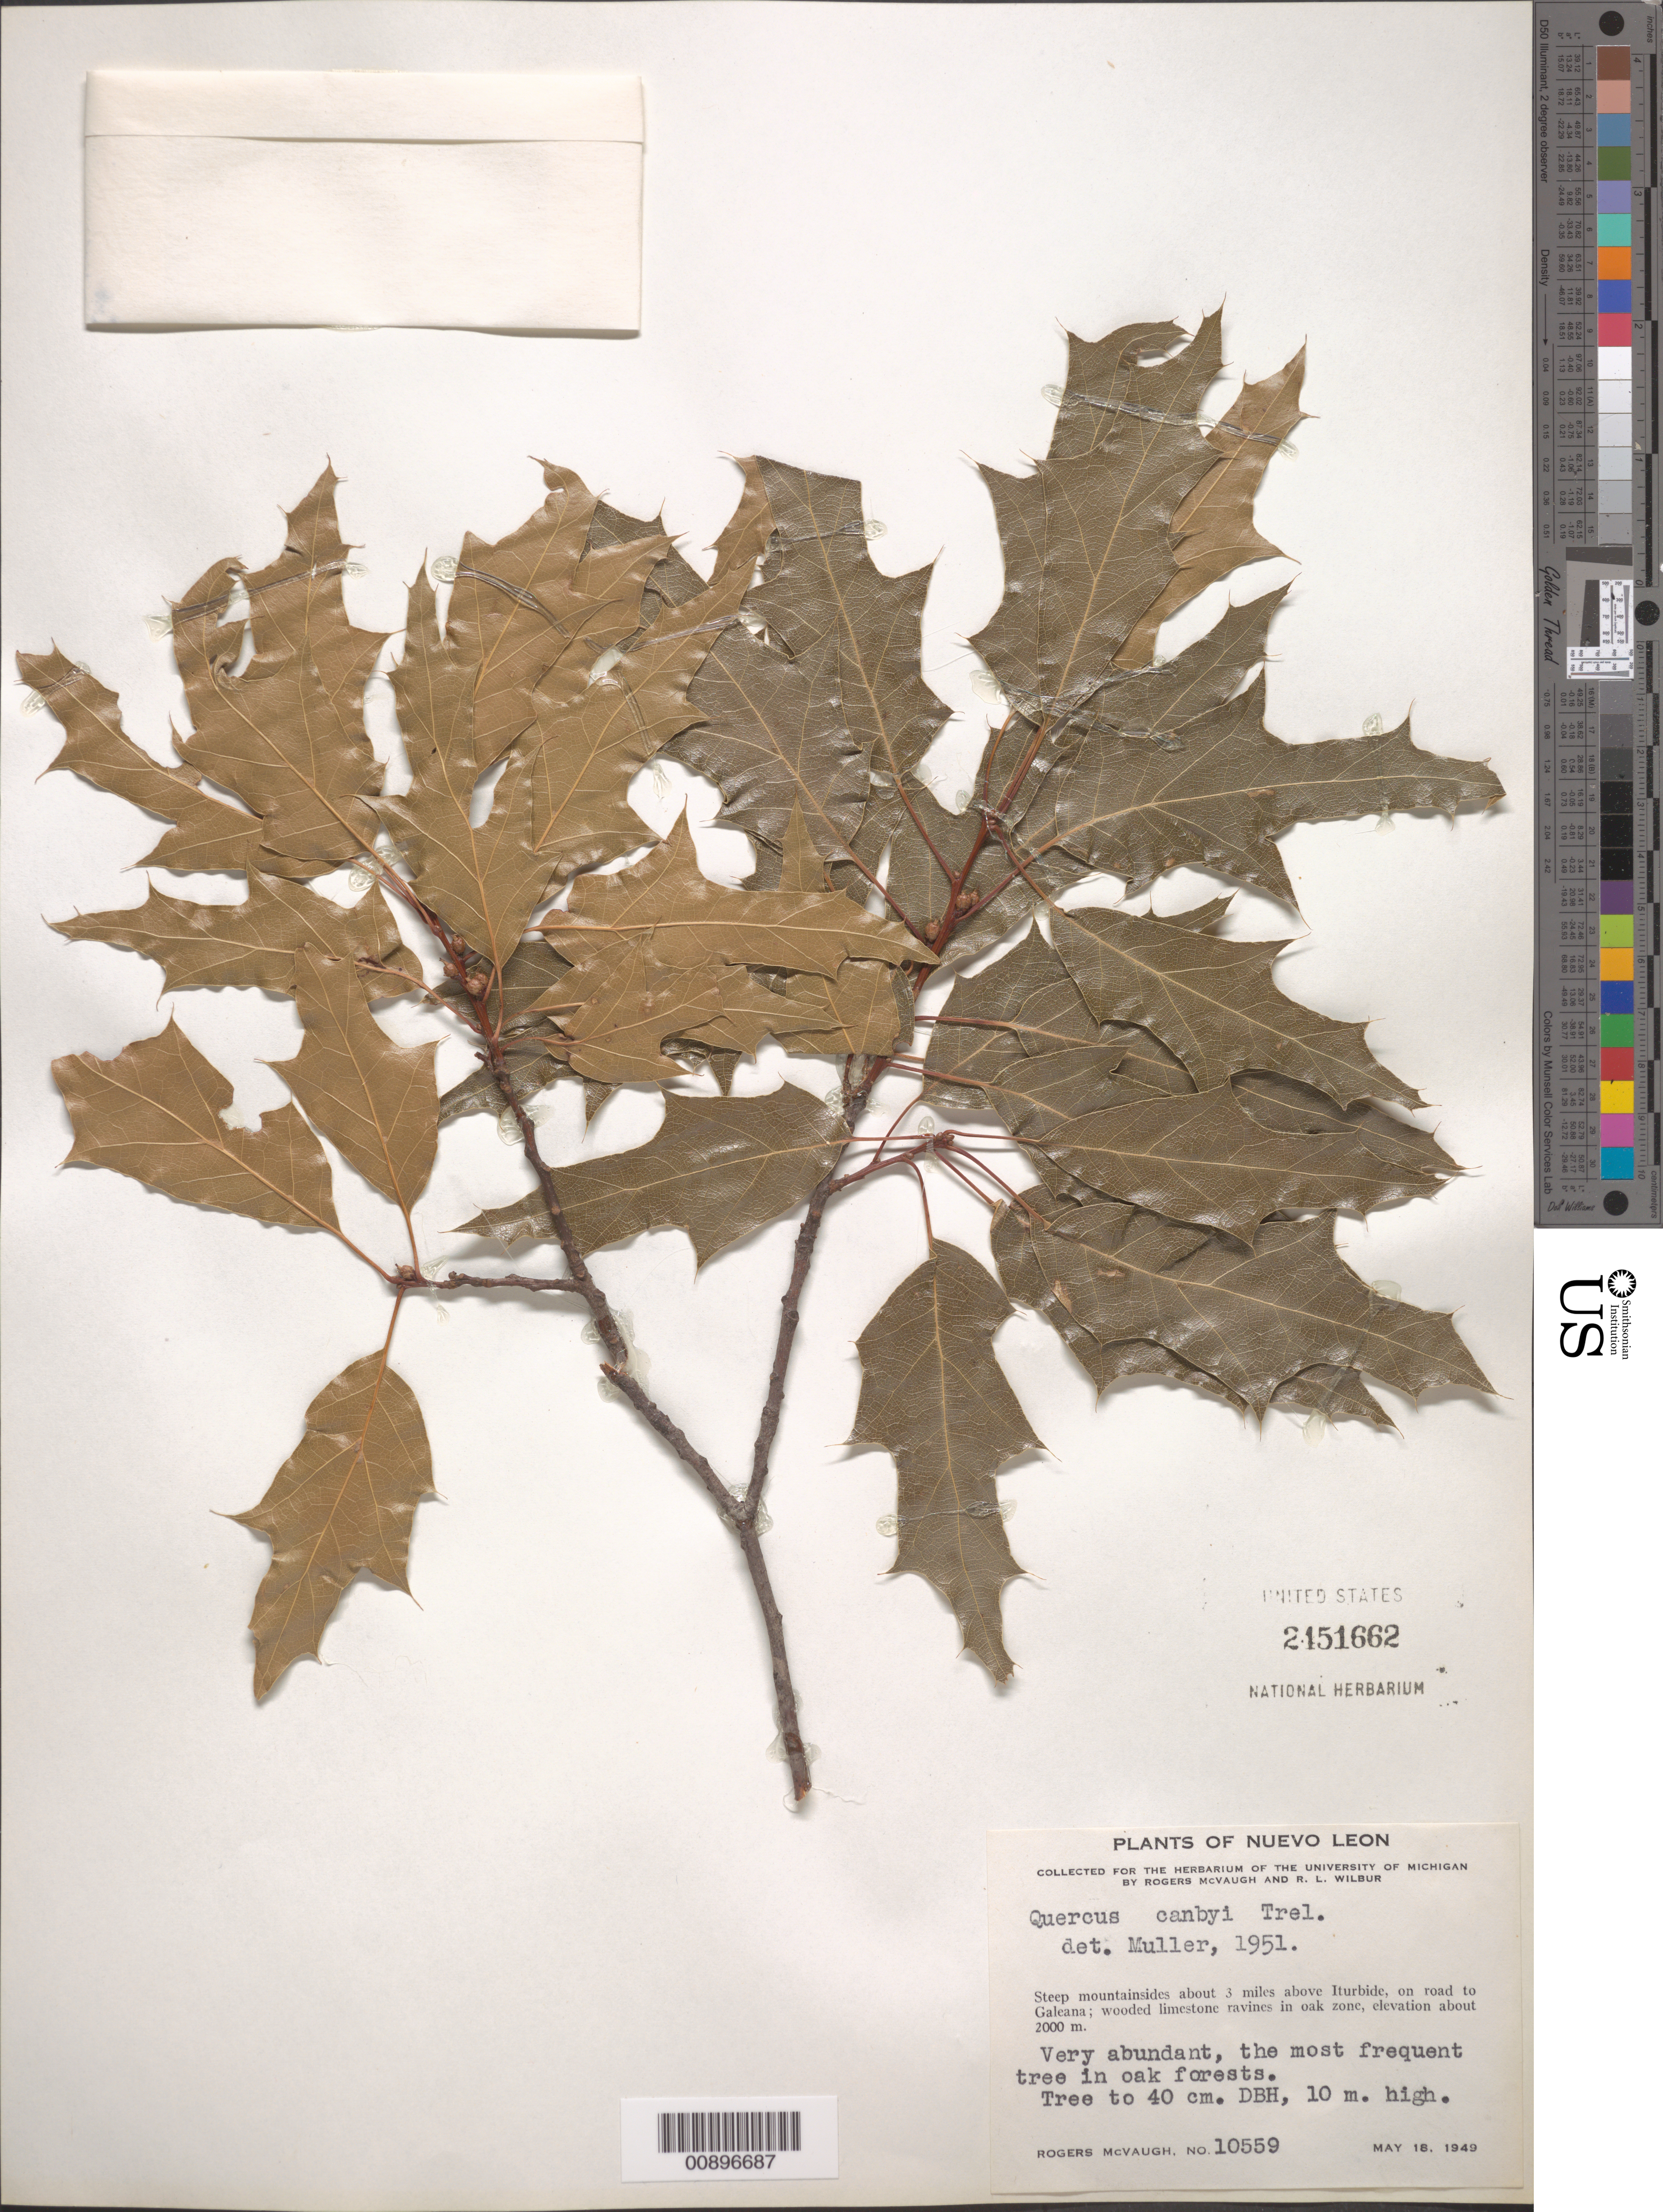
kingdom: Plantae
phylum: Tracheophyta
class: Magnoliopsida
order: Fagales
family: Fagaceae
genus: Quercus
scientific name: Quercus canbyi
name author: Trel.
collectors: R. McVaugh & R. L. Wilbur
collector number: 10559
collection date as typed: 18 May 1949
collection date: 1949-05-18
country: Mexico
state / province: Nuevo León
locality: Steep mountainsides about 3 miles above Iturbide, on road to Galeana.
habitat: Wooded limestone ravines in oak zone.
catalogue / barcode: US 2451662